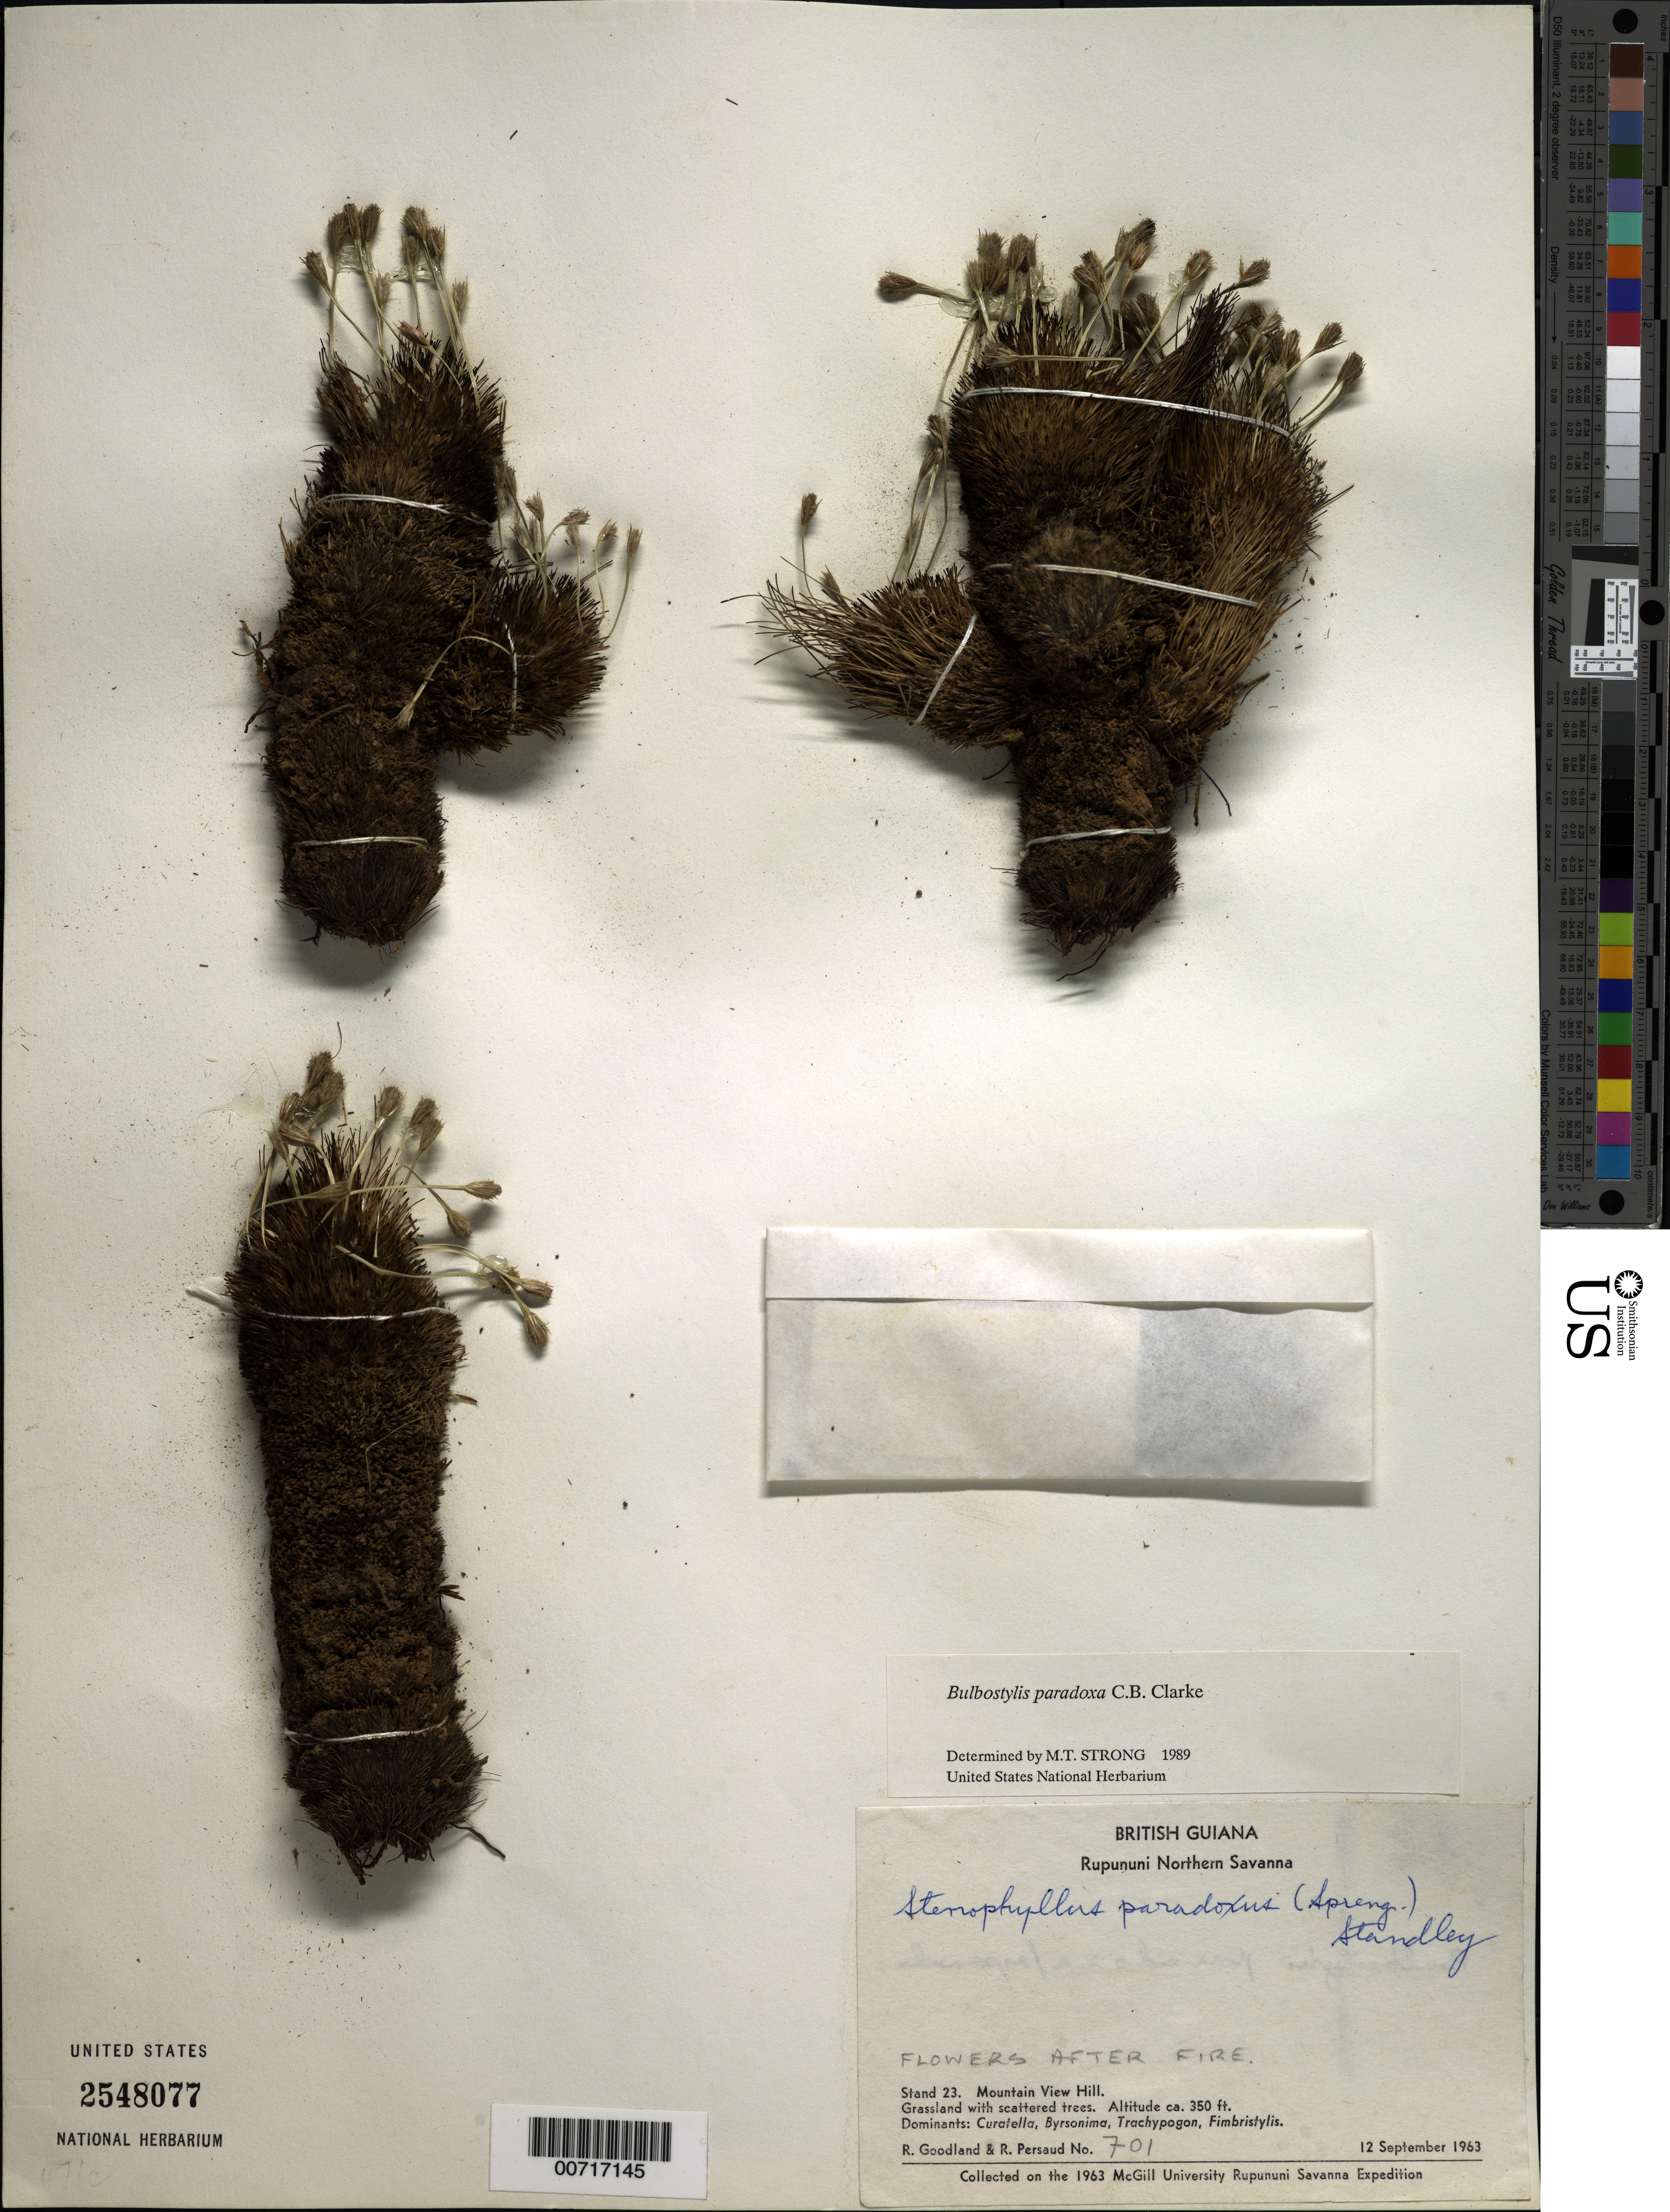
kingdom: Plantae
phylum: Tracheophyta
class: Liliopsida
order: Poales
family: Cyperaceae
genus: Bulbostylis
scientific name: Bulbostylis paradoxa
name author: (Spreng.) Lindm.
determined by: Strong, M. T., (US), Smithsonian Institution - National Museum of Natural History (UNITED STATES)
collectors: R. Goodland & R. Persaud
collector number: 701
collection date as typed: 12-Sep-63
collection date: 1963-09-12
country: Guyana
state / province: U. Takutu-U. Essequibo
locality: Rupununi Northern Savanna, Mountain View Hill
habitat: Grassland with scattered trees. Dominants: Curatella, Byrsonima, Trachypogon, Fimbristylis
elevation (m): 107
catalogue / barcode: US 2548077